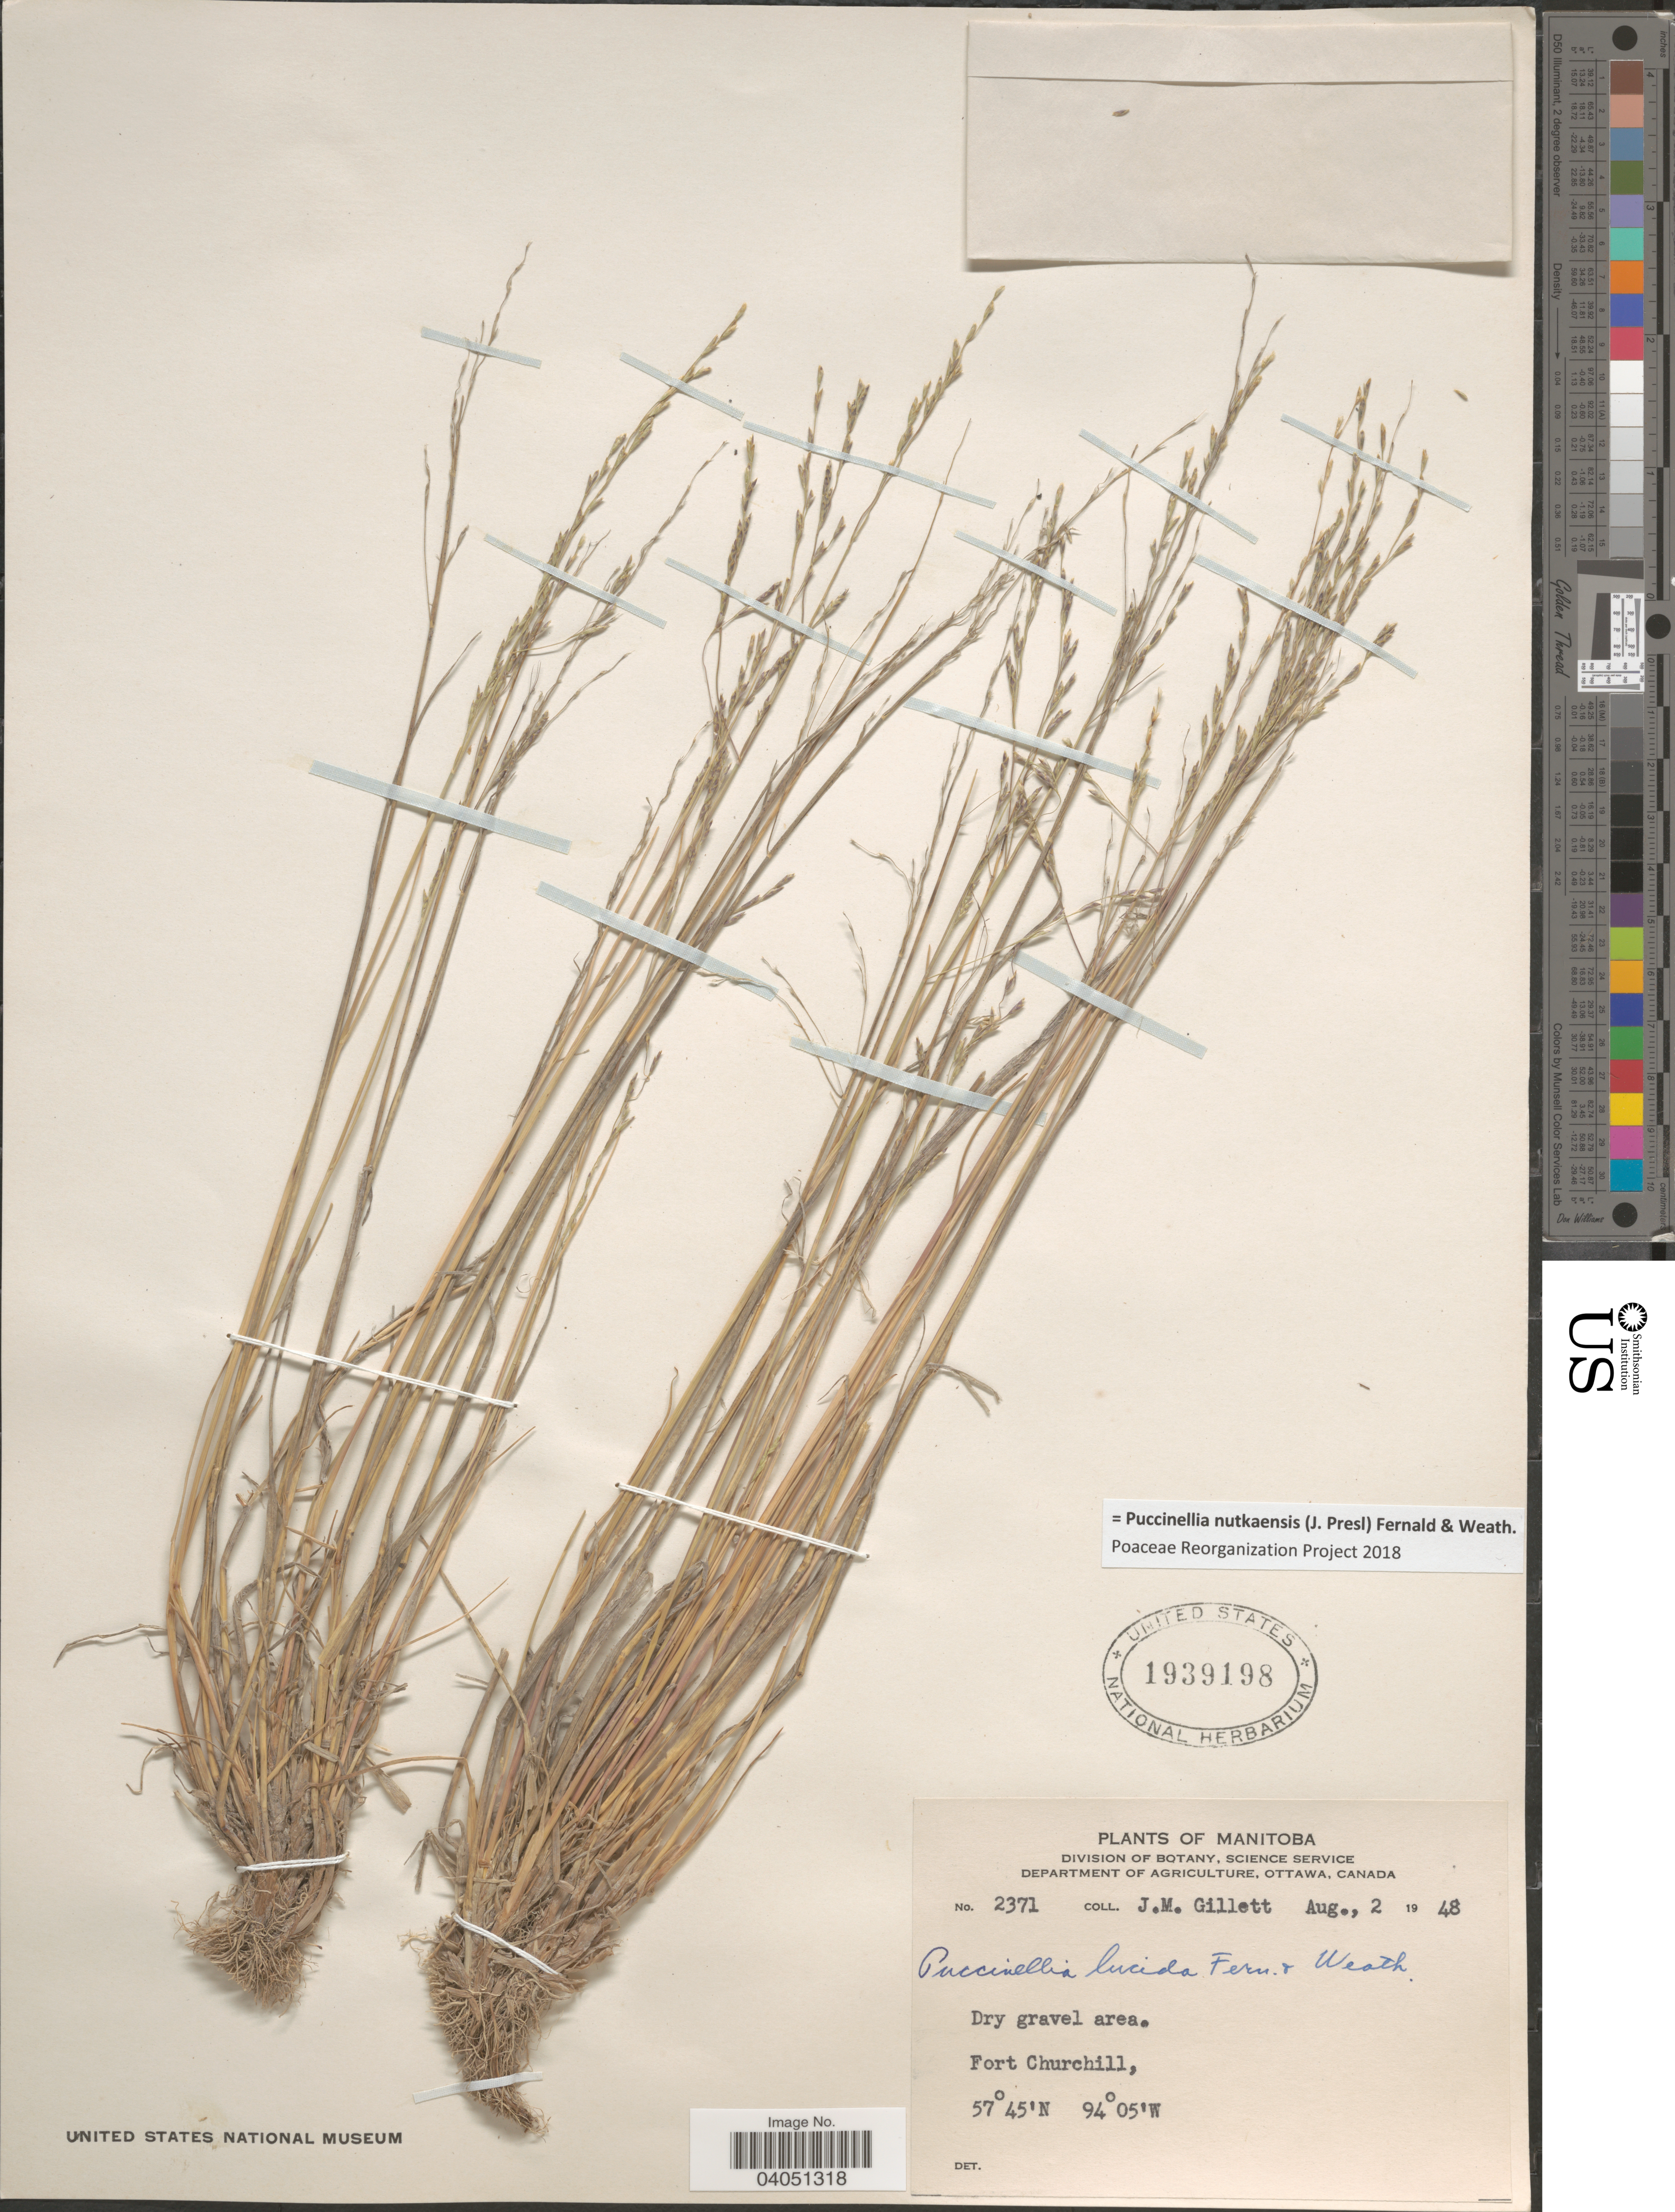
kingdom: Plantae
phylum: Tracheophyta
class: Liliopsida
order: Poales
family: Poaceae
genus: Puccinellia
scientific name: Puccinellia nutkaensis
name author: (J. Presl) Fernald & Weath.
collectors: J. M. Gillett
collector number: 2371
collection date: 1948-08-02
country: Canada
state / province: Manitoba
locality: Fort Churchill.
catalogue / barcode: US 1939198